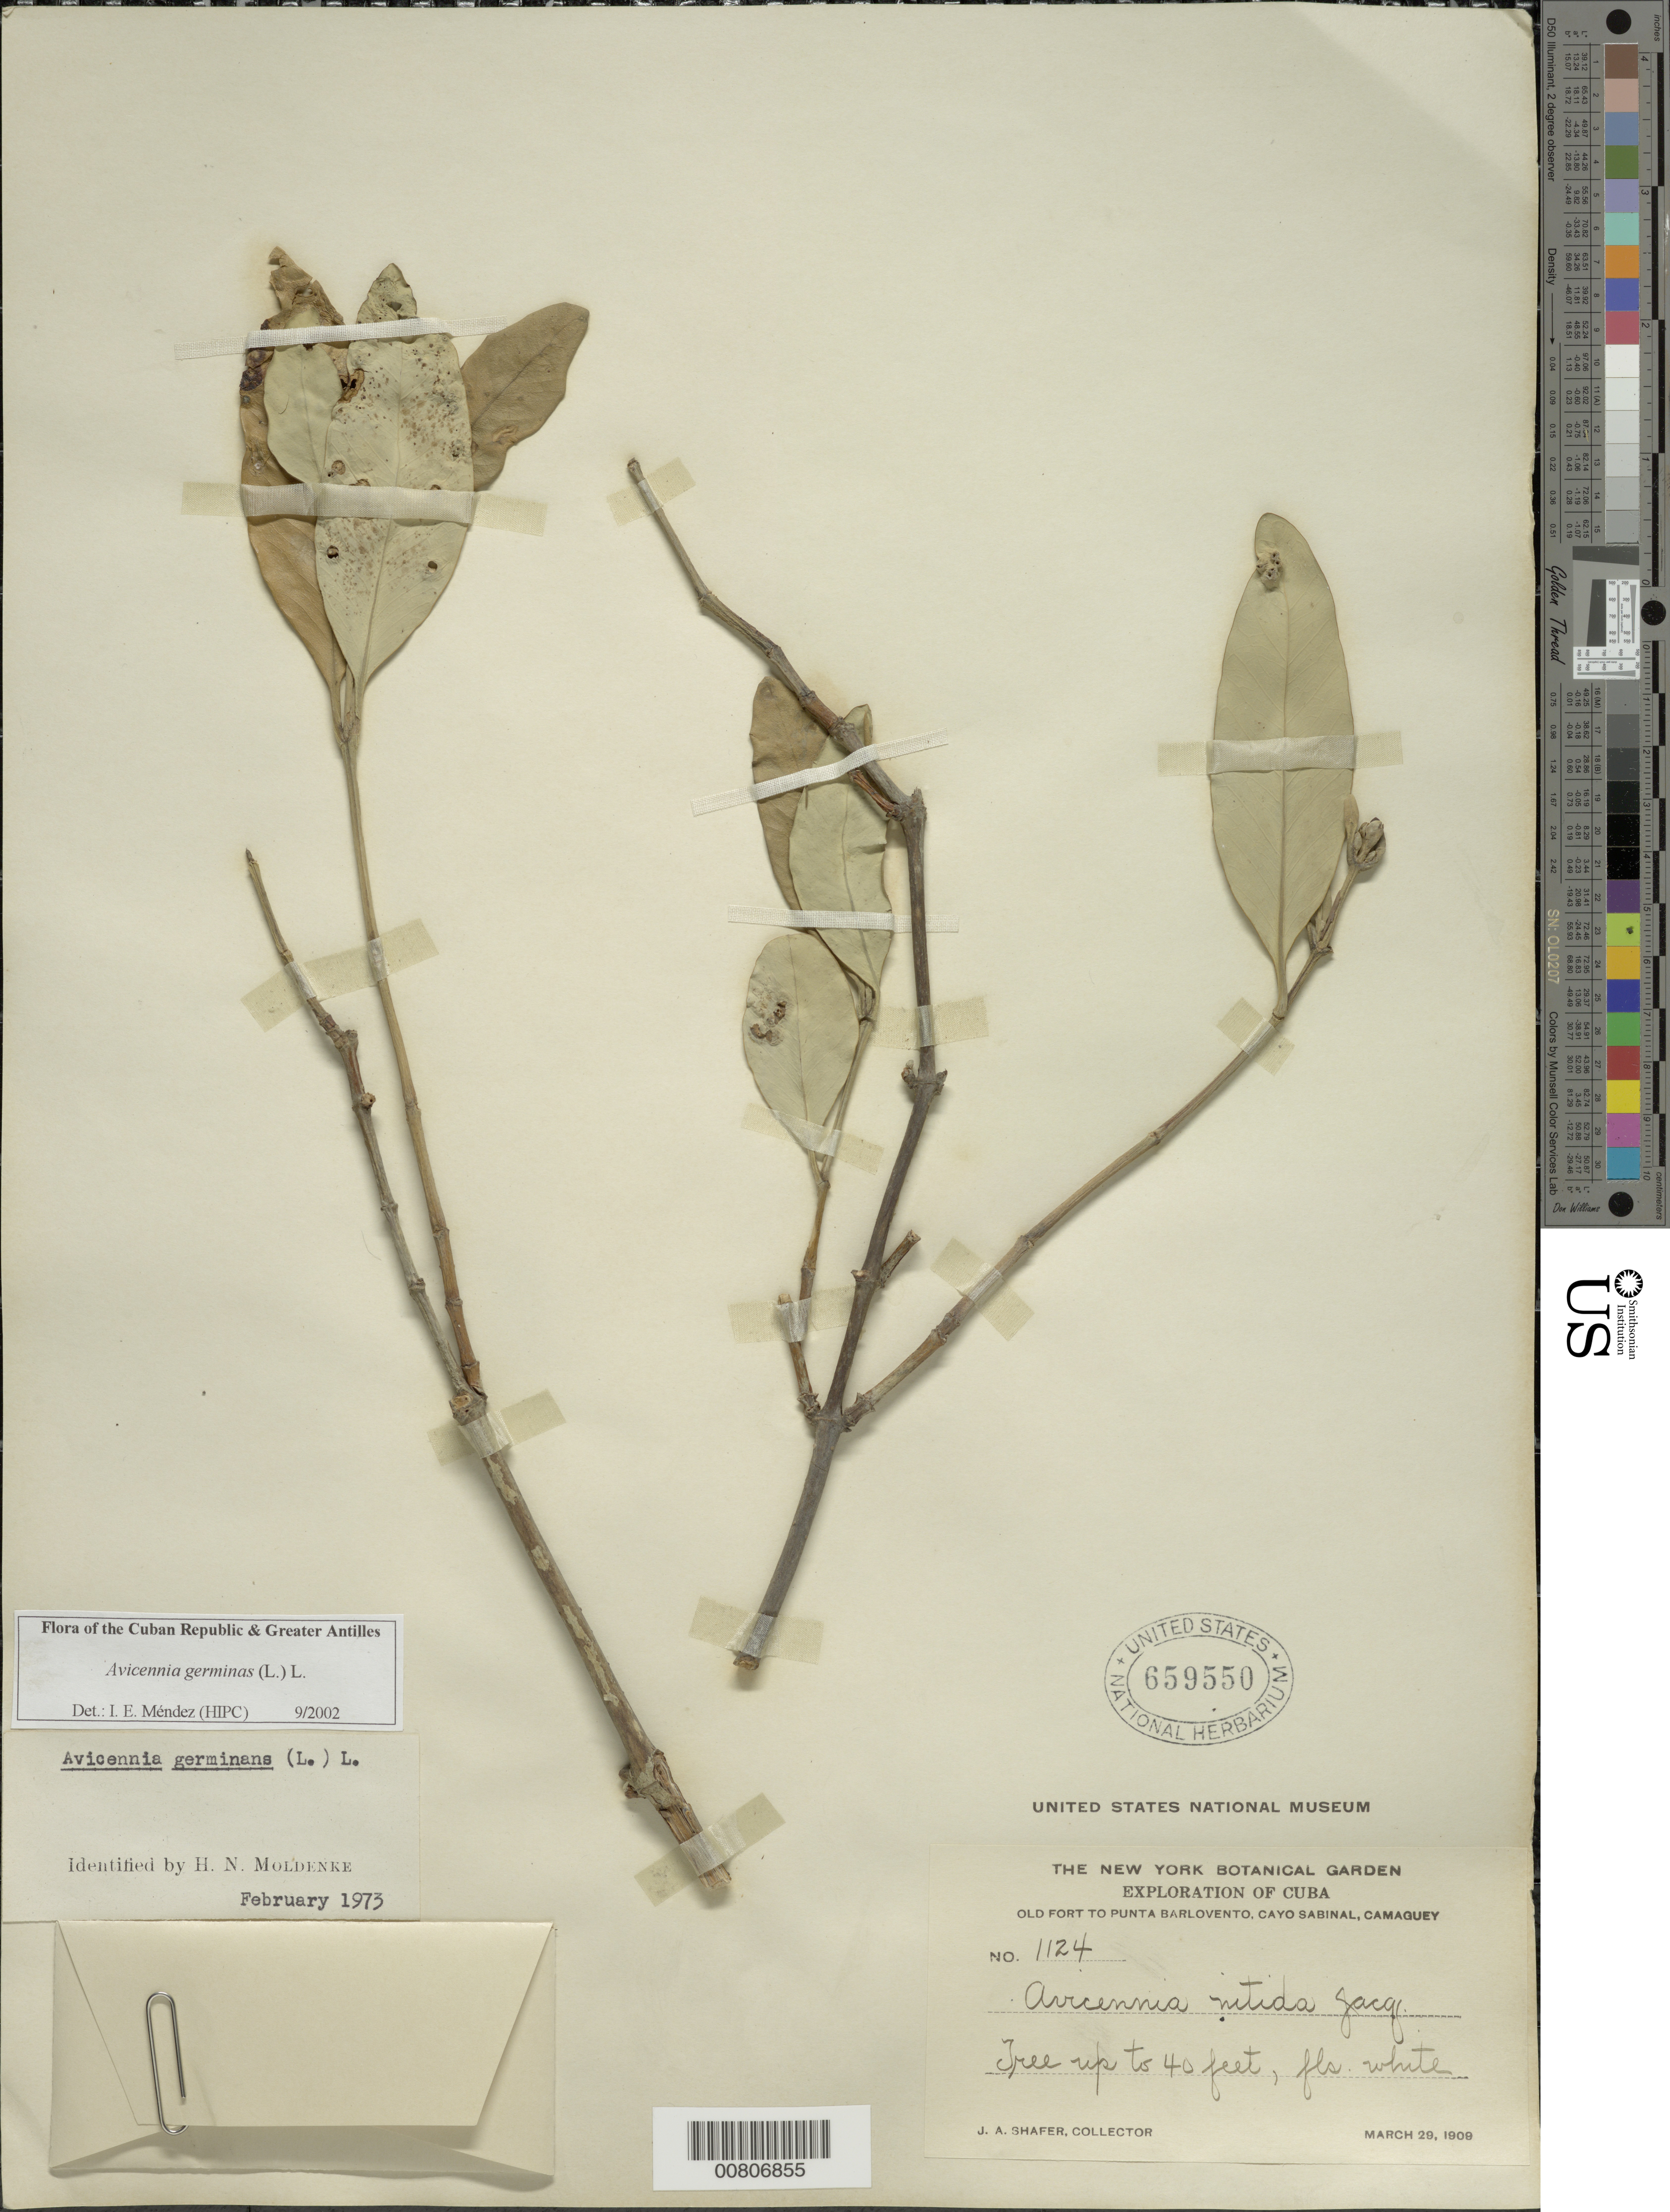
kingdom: Plantae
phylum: Tracheophyta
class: Magnoliopsida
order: Lamiales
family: Acanthaceae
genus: Avicennia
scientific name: Avicennia germinans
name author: (L.) L.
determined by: Méndez, Isidro E., (HIPC)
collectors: J. A. Shafer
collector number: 1124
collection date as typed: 29 Mar 1909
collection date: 1909-03-29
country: Cuba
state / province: Camaguey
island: Cuba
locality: Cayo Sabinal, Old Fort to Punta Barlovento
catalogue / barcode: US 659550